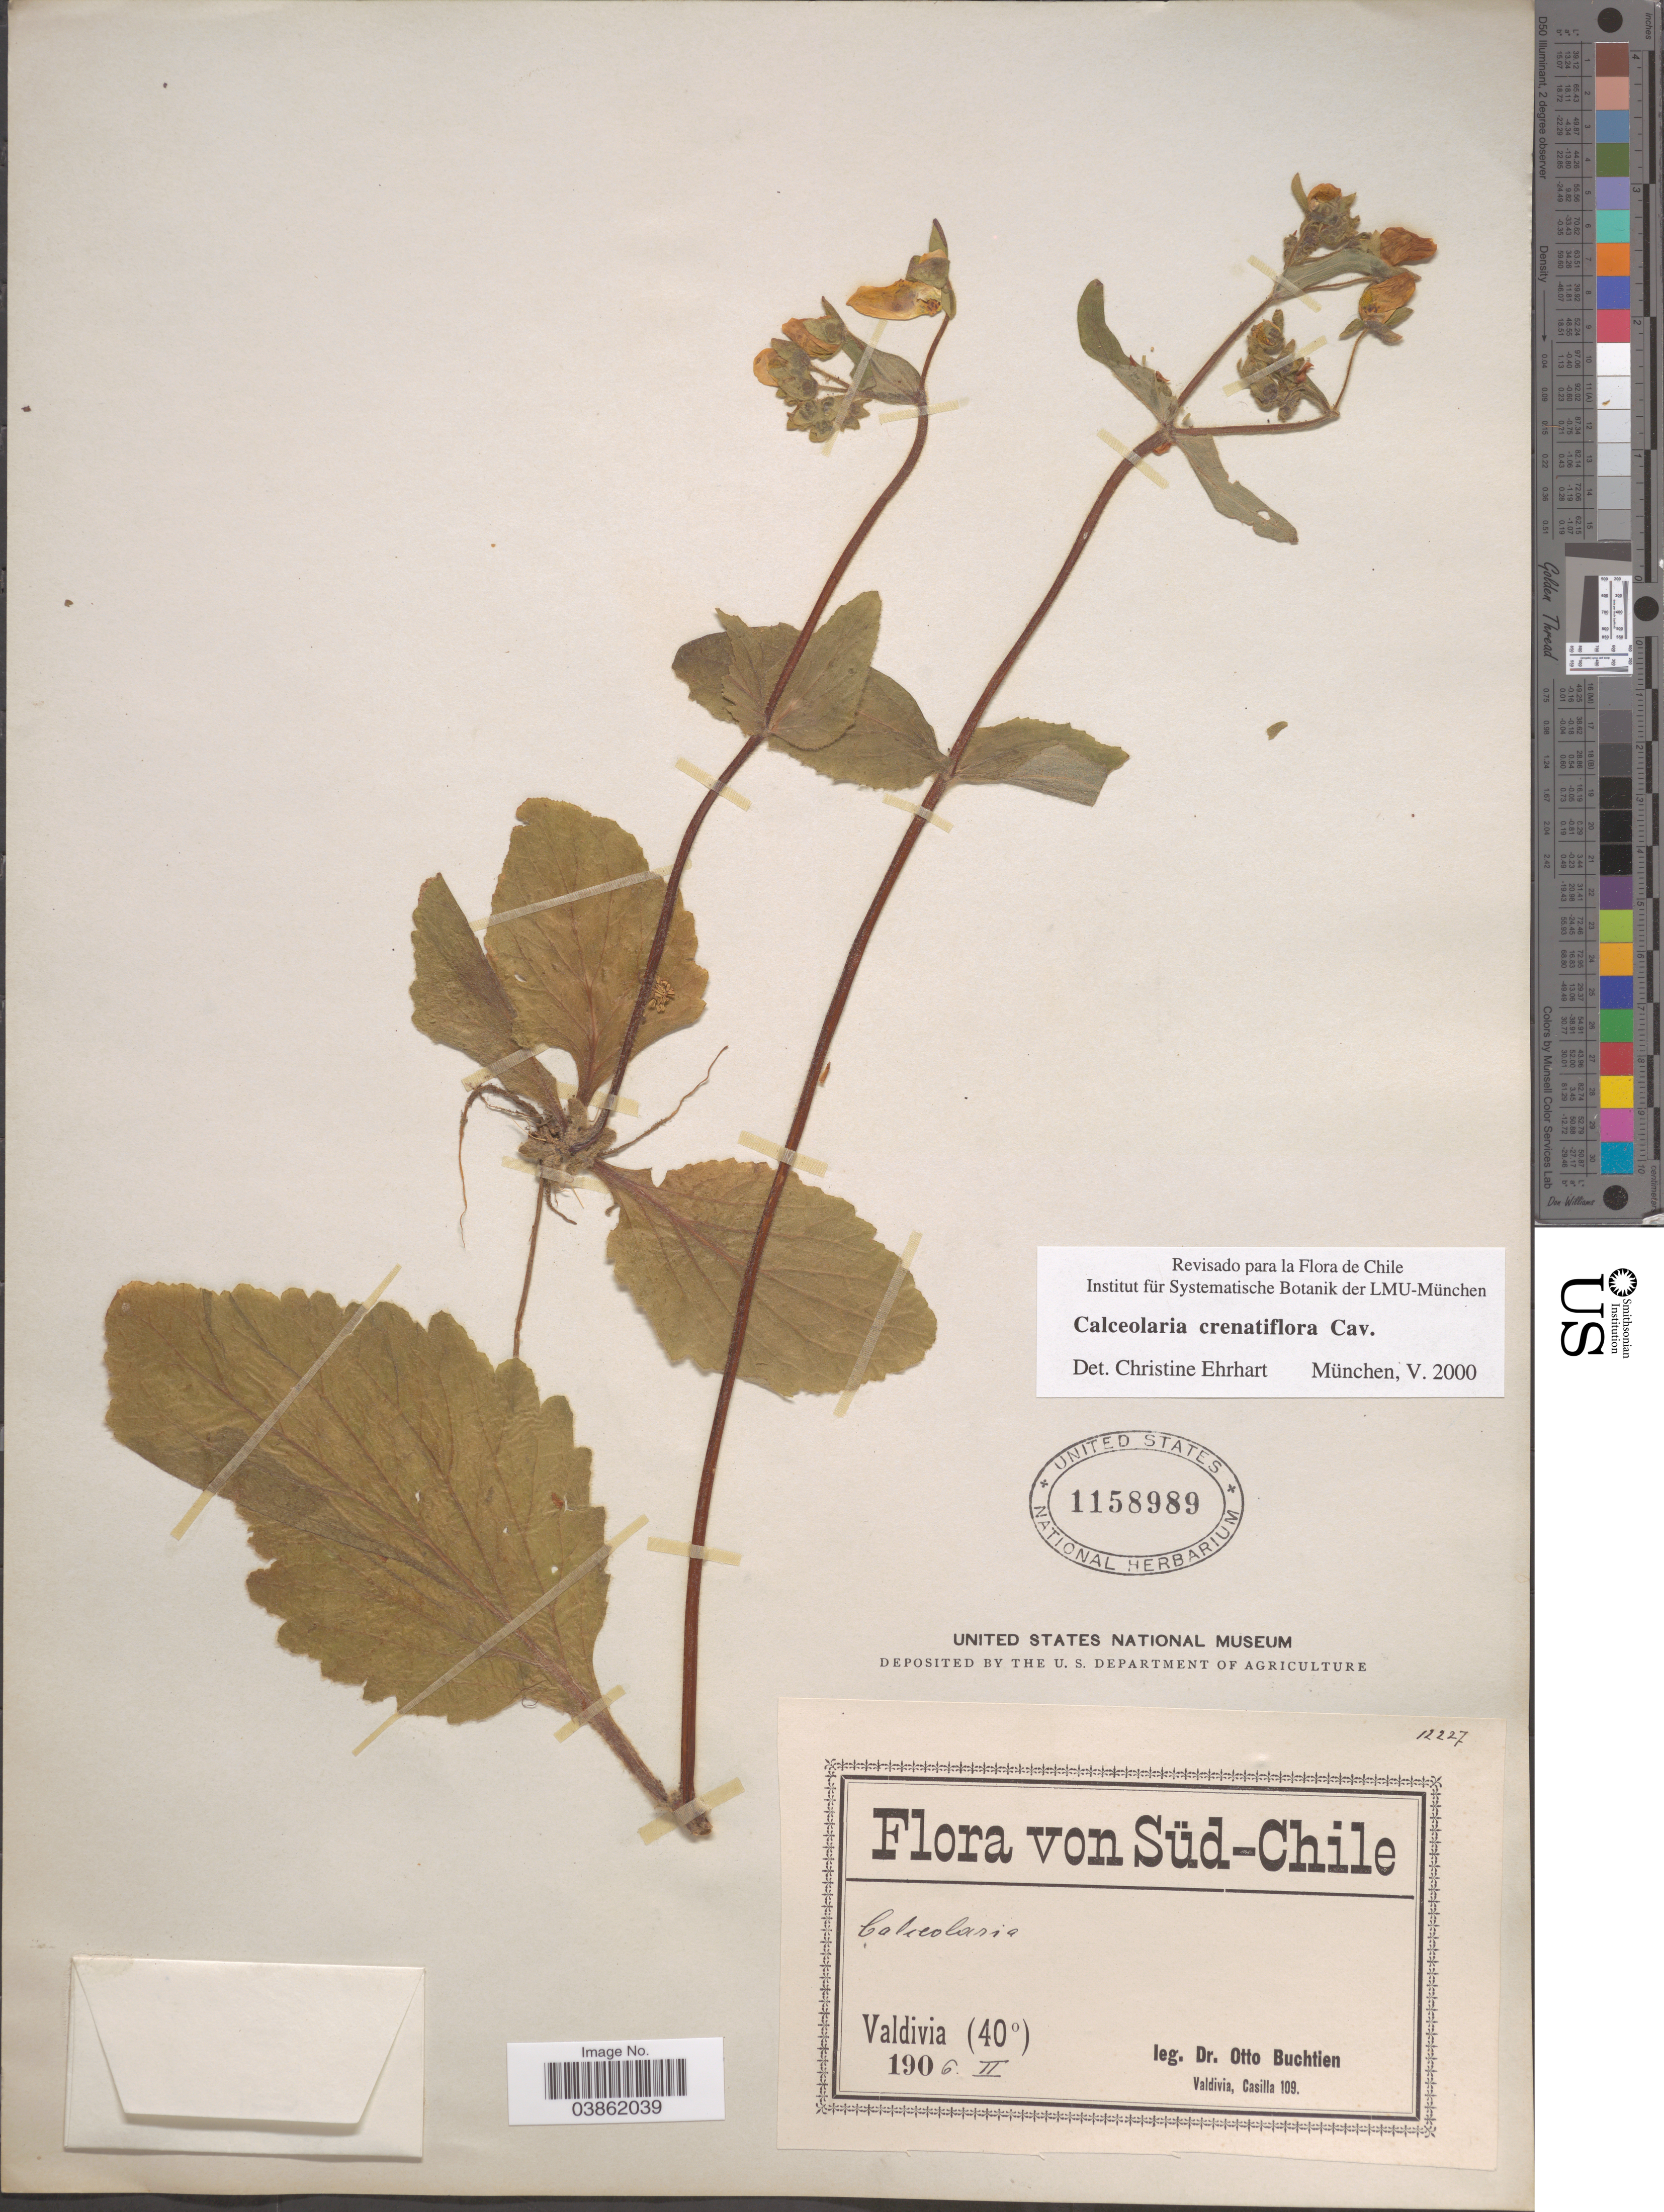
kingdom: Plantae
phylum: Tracheophyta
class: Magnoliopsida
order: Lamiales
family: Calceolariaceae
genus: Calceolaria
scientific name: Calceolaria crenatiflora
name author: Cav.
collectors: O. Buchtien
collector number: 12227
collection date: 1906-02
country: Chile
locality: Süd-Chile. Valdivia.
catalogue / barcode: US 1158989